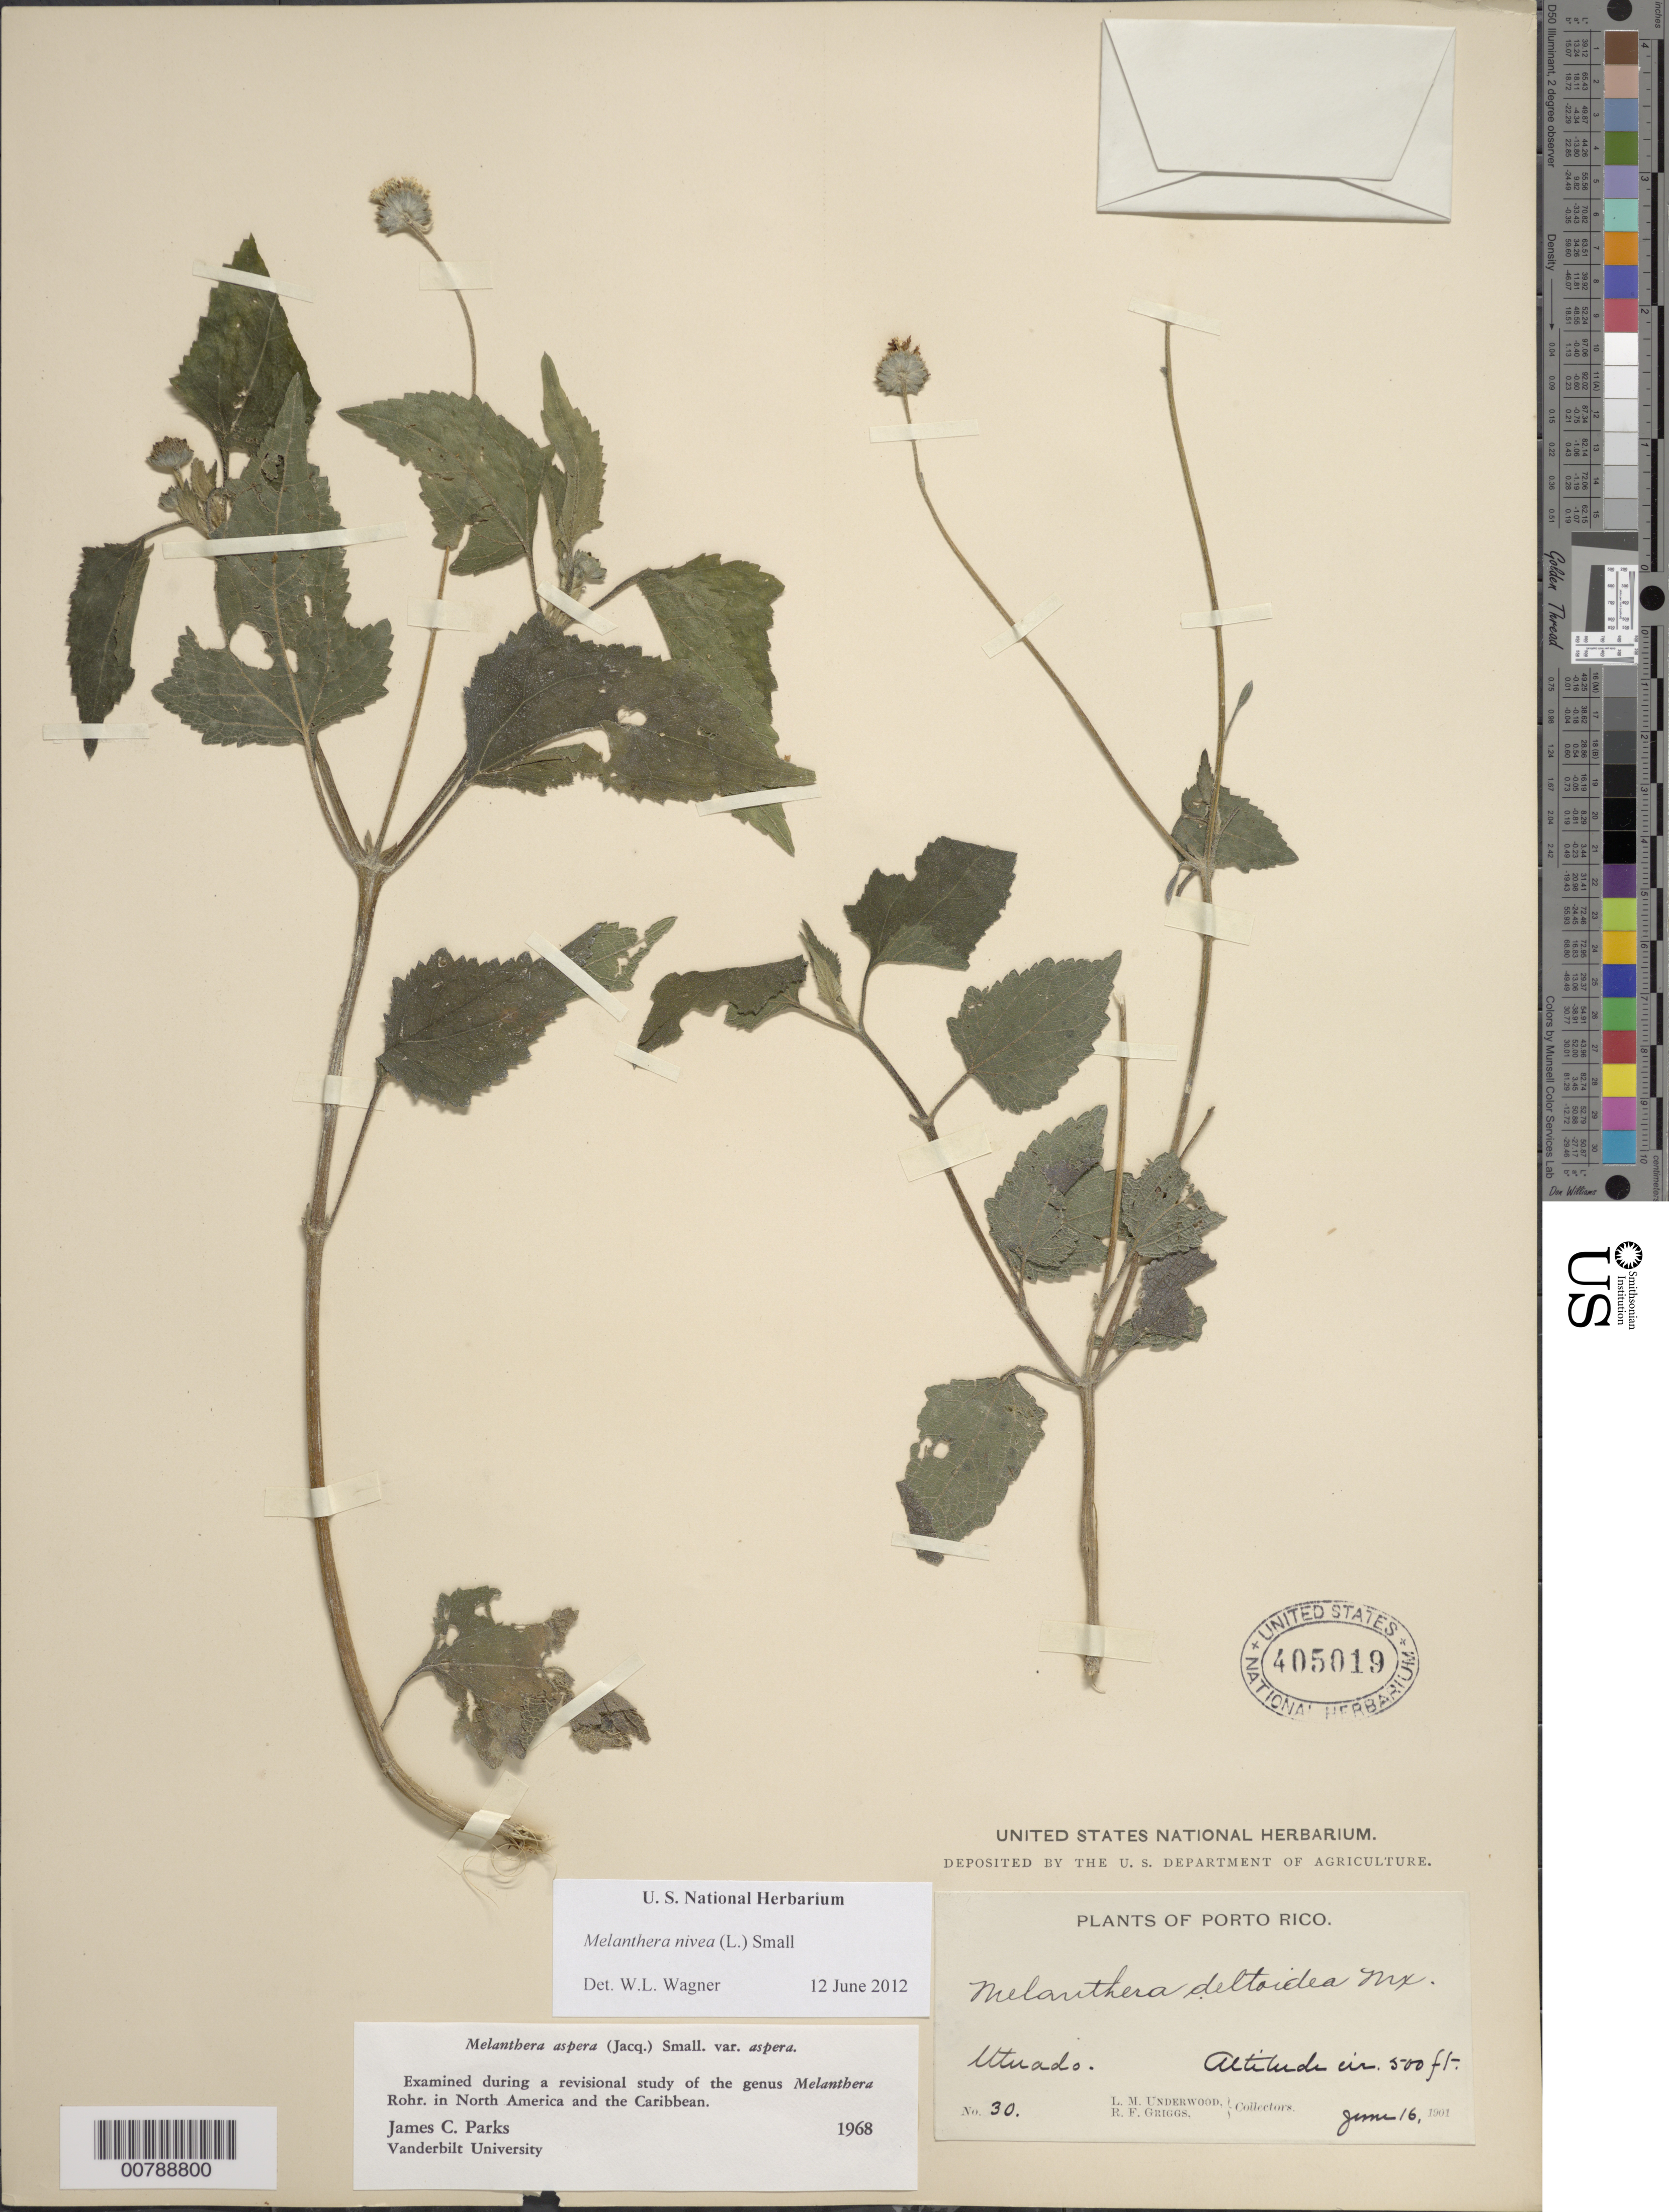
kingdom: Plantae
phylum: Tracheophyta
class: Magnoliopsida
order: Asterales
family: Asteraceae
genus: Melanthera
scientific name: Melanthera nivea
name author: (L.) Small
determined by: Parks, J. C.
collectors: L. M. Underwood & R. F. Griggs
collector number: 30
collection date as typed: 16 Jun 1901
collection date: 1901-06-16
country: Puerto Rico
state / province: Utuado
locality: Utuado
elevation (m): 152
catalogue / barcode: US 405019